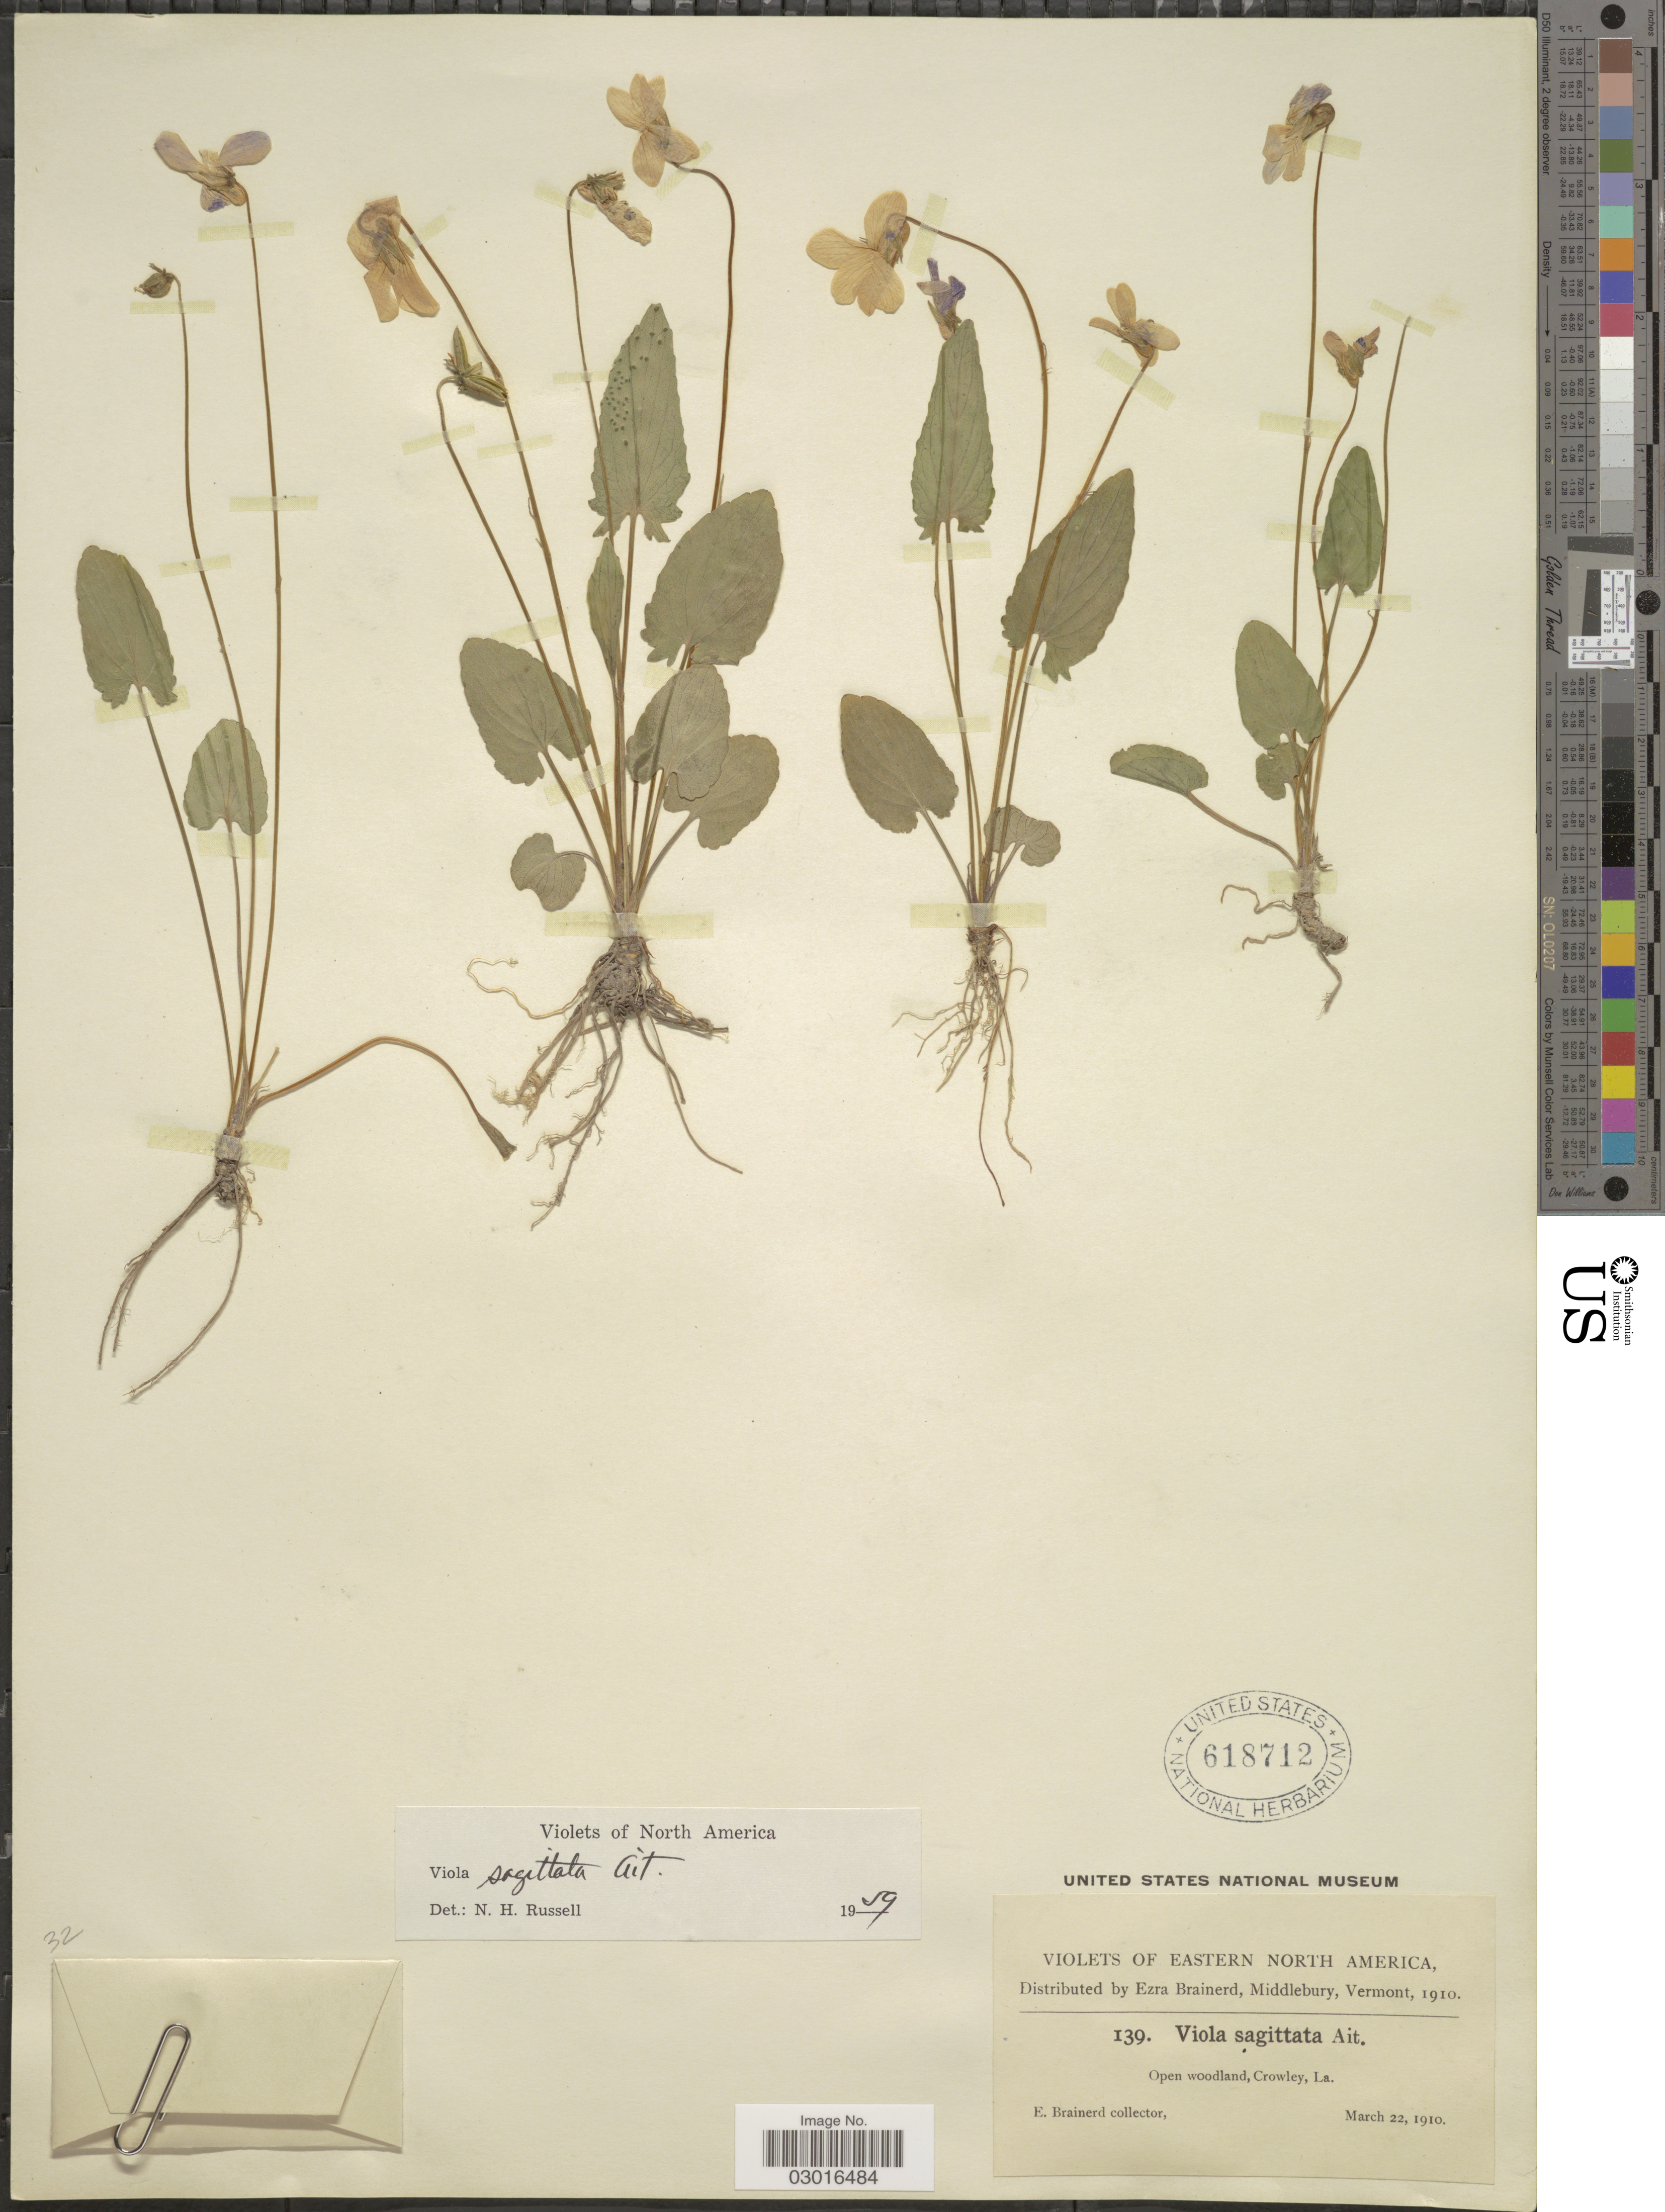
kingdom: Plantae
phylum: Tracheophyta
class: Magnoliopsida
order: Malpighiales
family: Violaceae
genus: Viola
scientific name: Viola sagittata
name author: Aiton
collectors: E. Brainerd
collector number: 139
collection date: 1910-03-22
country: United States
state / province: Louisiana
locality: Eastern North America. Crowley, La.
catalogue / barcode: US 618712